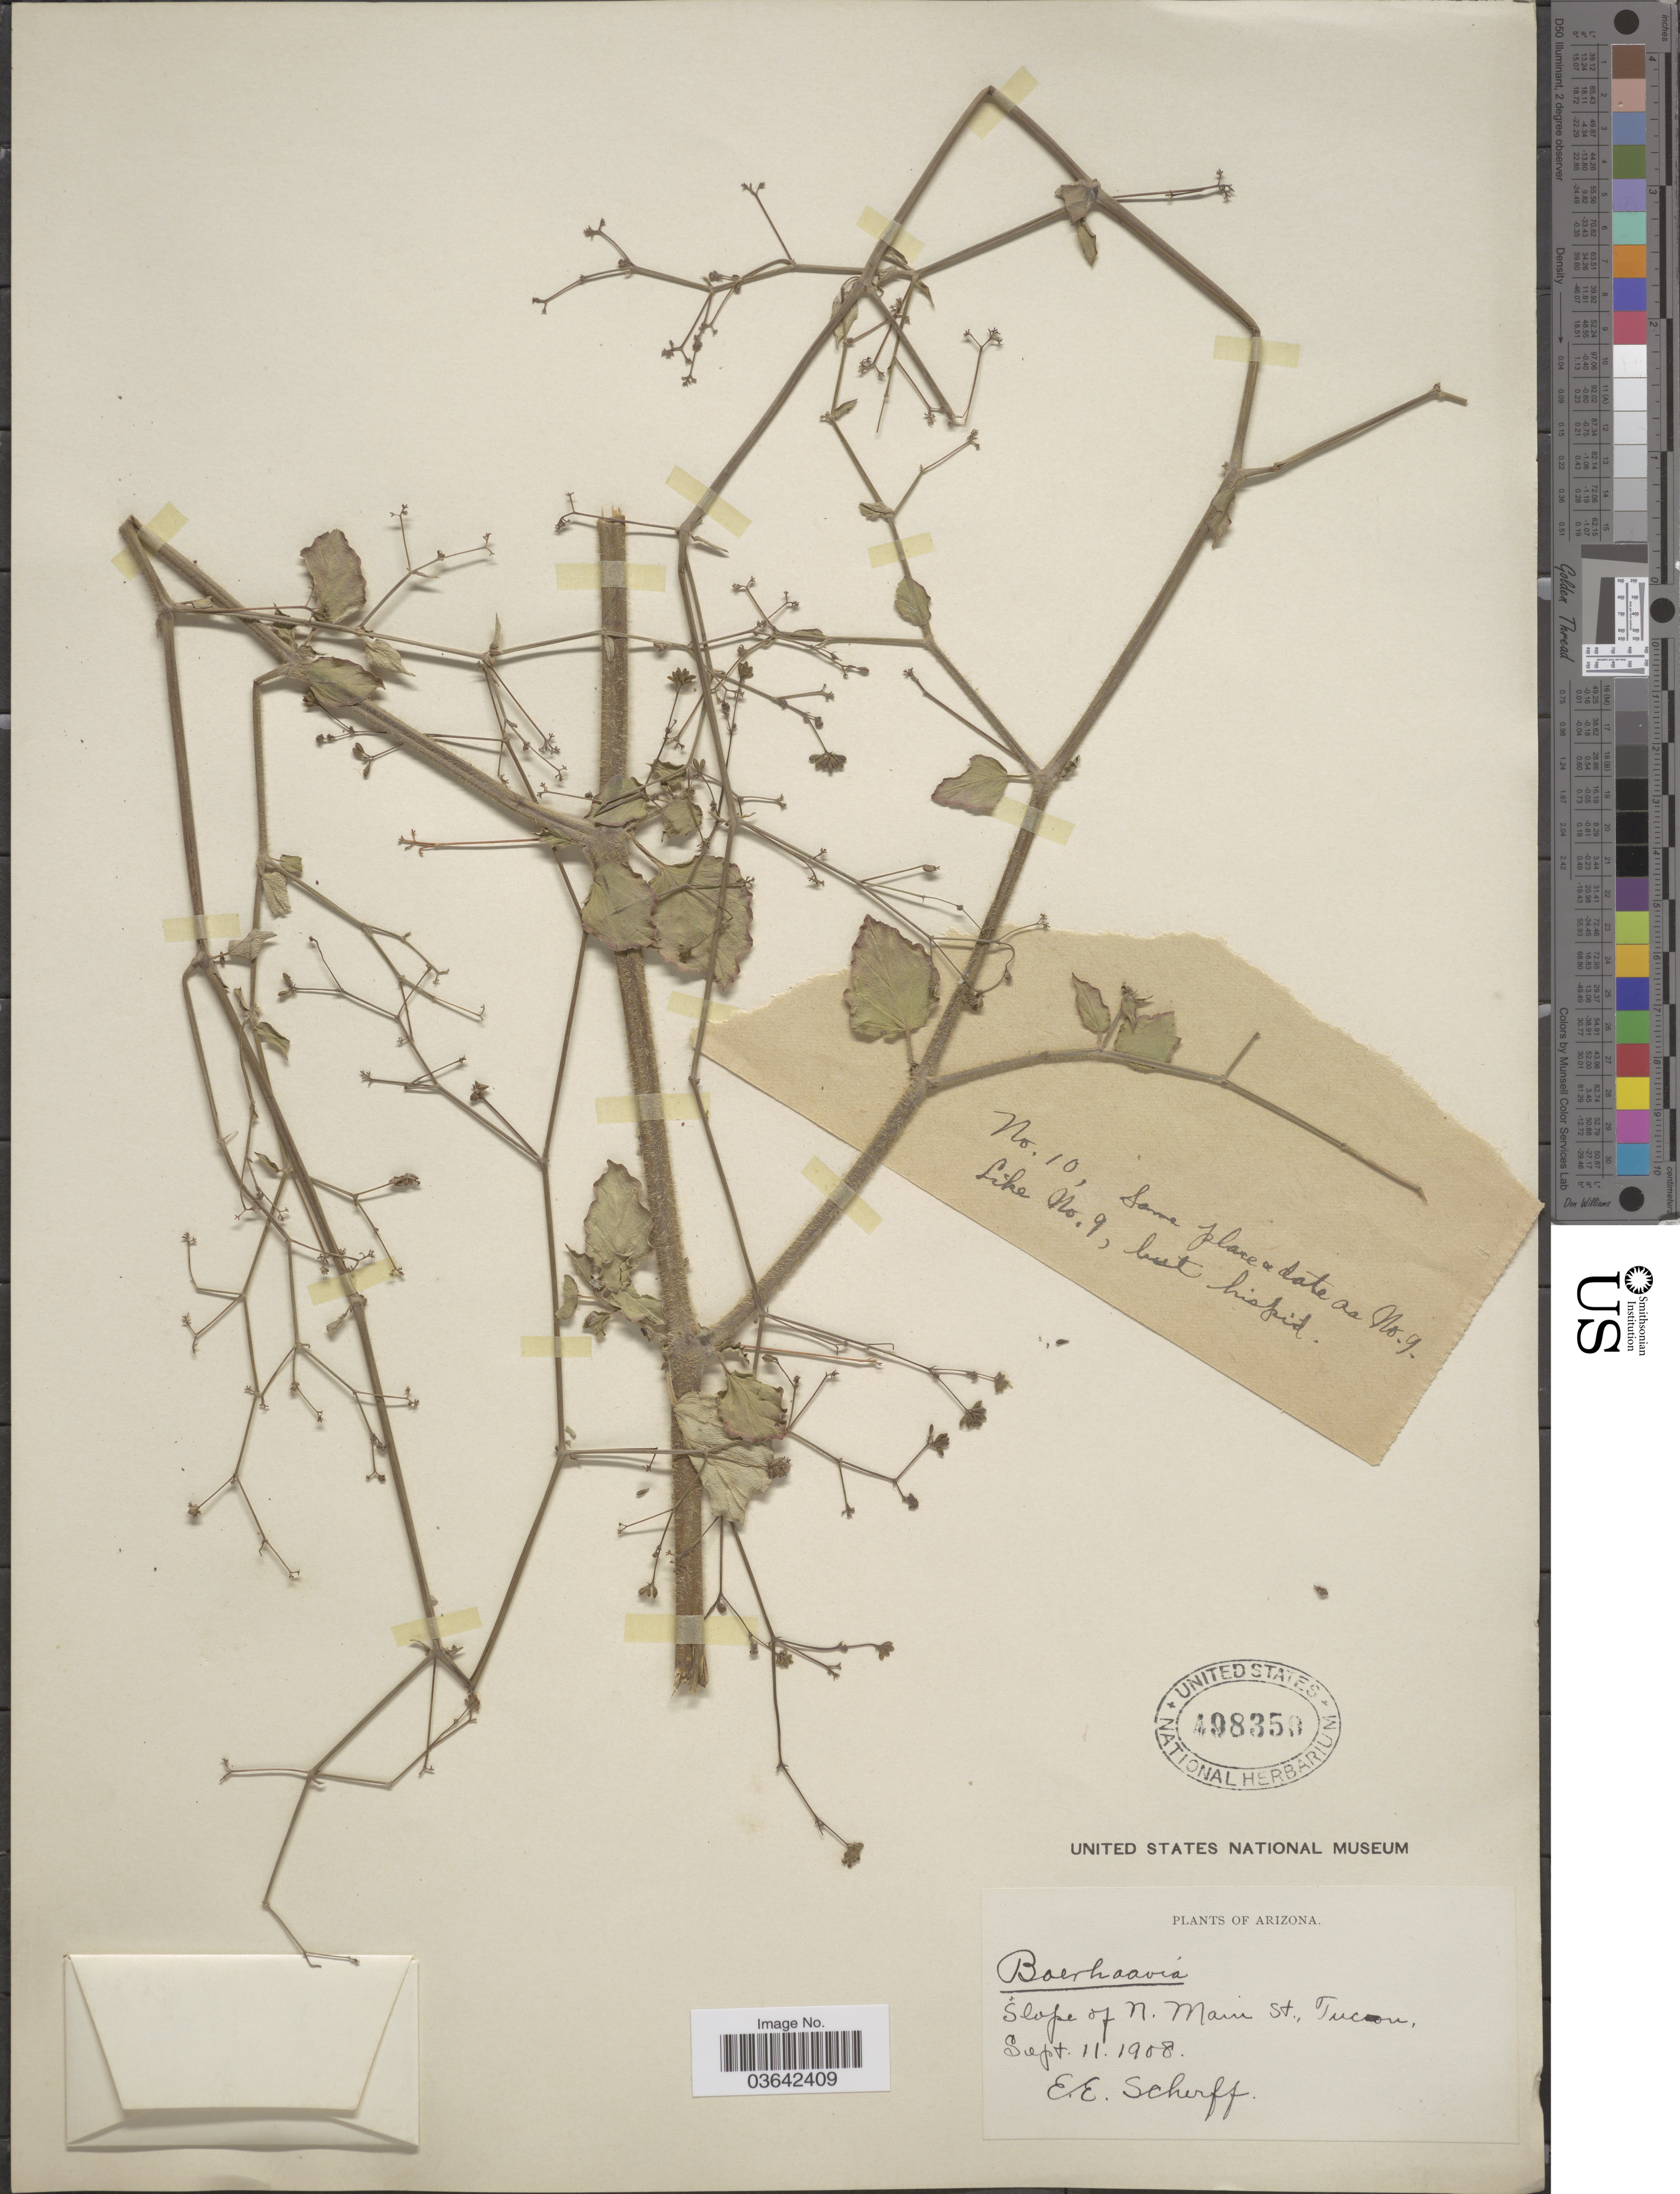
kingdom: Plantae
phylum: Tracheophyta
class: Magnoliopsida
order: Caryophyllales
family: Nyctaginaceae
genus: Boerhavia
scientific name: Boerhavia coccinea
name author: Mill.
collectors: E. Scherff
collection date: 1908-09-11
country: United States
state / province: Arizona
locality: Slope of N. Main St., Tucson.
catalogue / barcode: US 498350